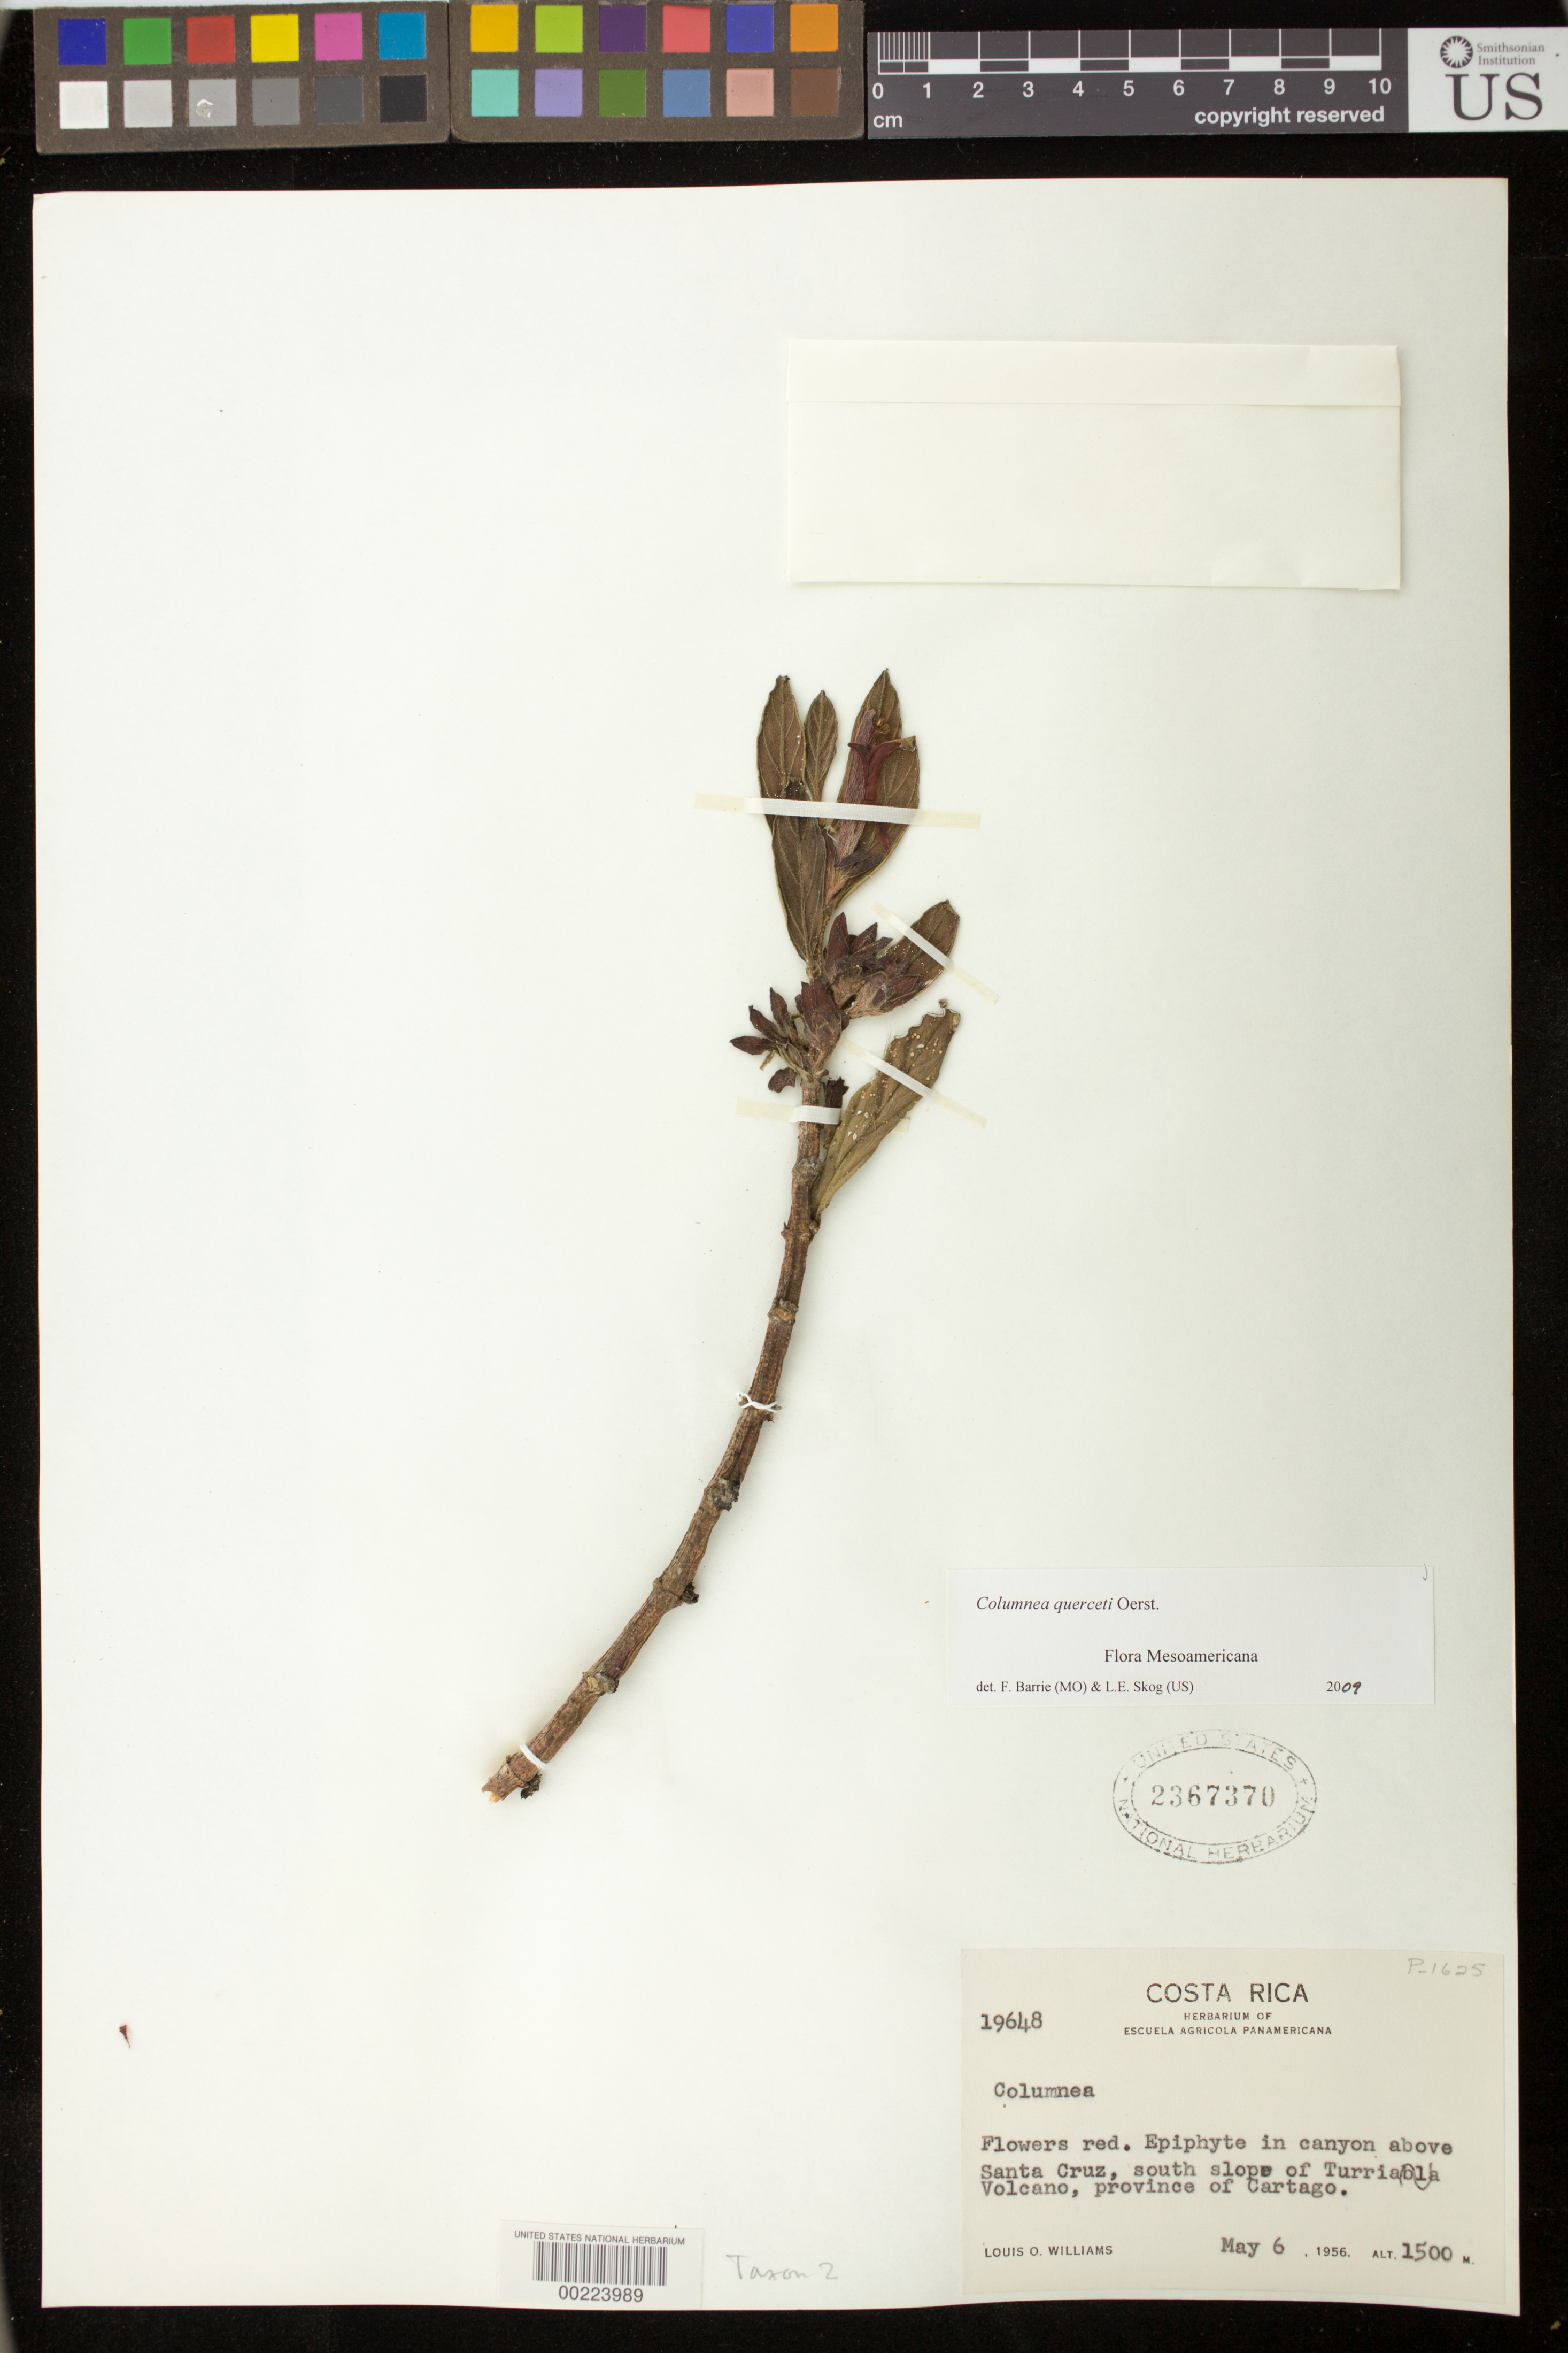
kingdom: Plantae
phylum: Tracheophyta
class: Magnoliopsida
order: Lamiales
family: Gesneriaceae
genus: Columnea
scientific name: Columnea querceti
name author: Oerst.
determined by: Barrie, F. R.; Skog, Laurence E.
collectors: L. O. Williams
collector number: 19648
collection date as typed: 06 May 1956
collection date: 1956-05-06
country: Costa Rica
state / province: Cartago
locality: In canyon above Santa Cruz, south slope of Turrialba Volcano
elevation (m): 1500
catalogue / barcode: US 2367370